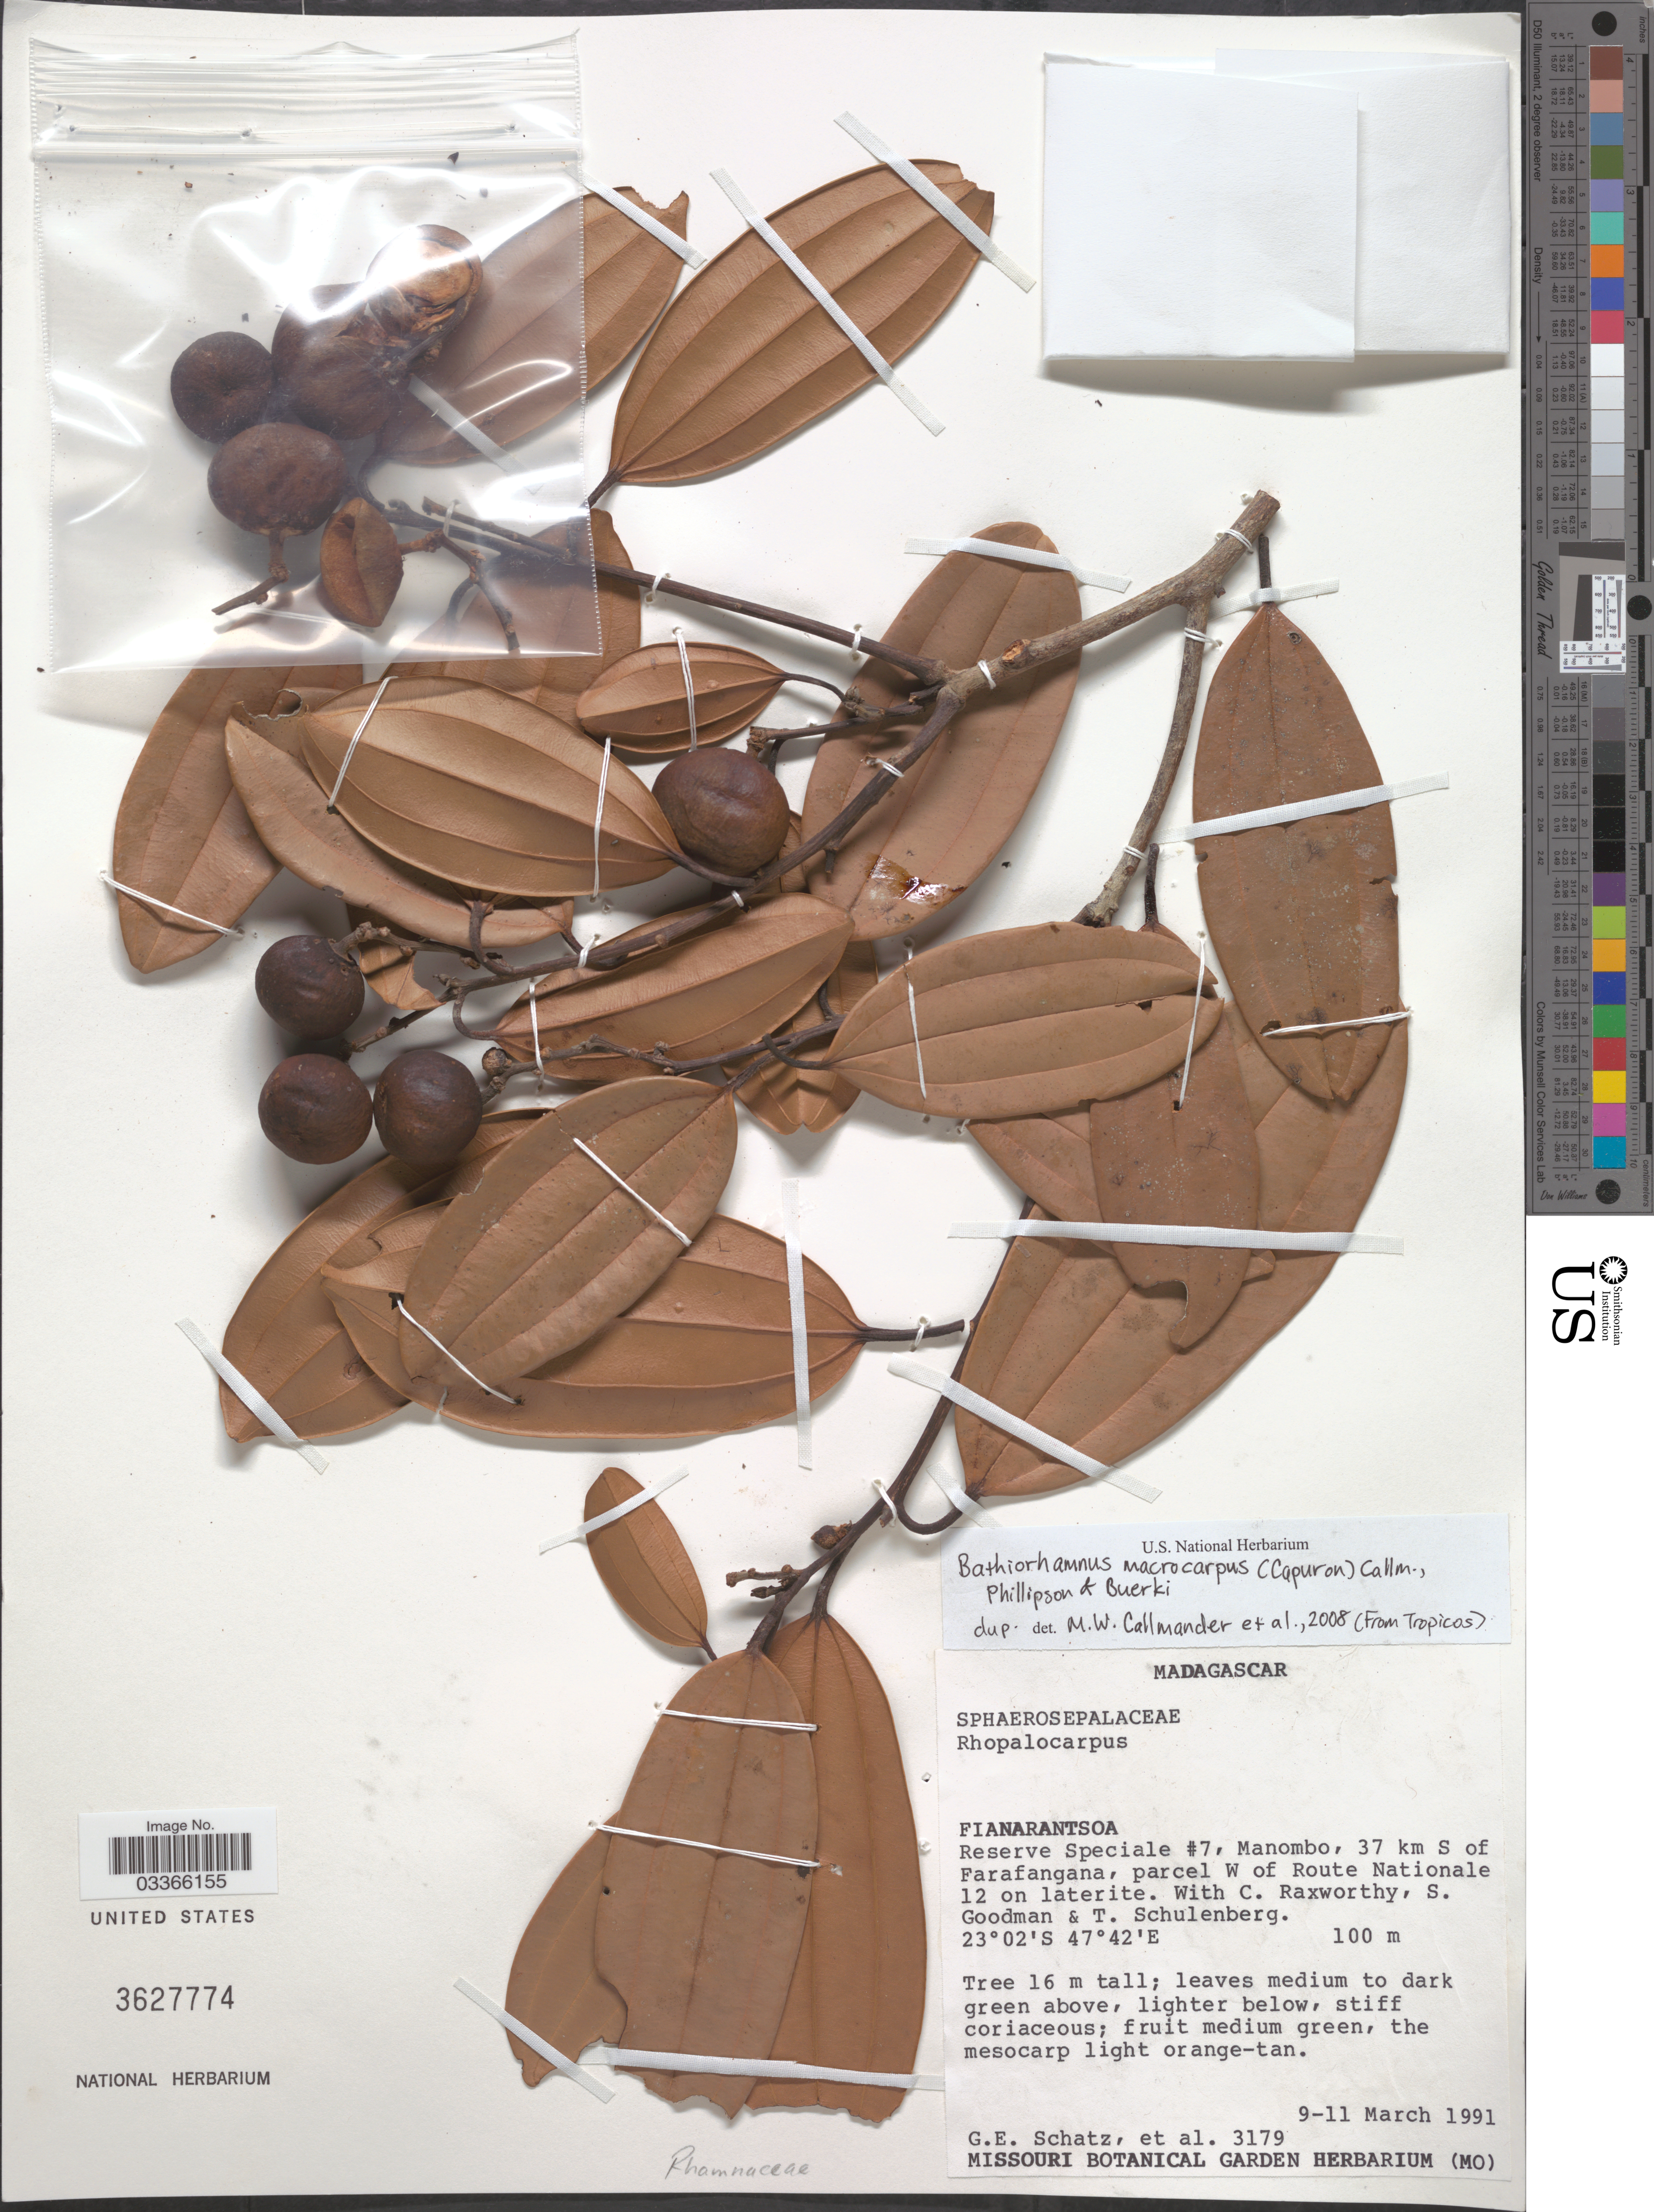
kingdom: Plantae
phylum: Tracheophyta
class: Magnoliopsida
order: Rosales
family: Rhamnaceae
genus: Bathiorhamnus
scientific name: Bathiorhamnus macrocarpus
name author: (Capuron) Callm. et al.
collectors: G. Schatz, C. Raxworthy, S. Goodman & T. Schulenberg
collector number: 3179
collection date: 1991-03-09/1991-03-11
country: Madagascar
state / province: Atsimo-Atsinanana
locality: Reserve Speciale #7, Manombo, 37 km S of Farafangana, parcel W of Route Nationale 12 on laterite.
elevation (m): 100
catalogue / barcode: US 3627774